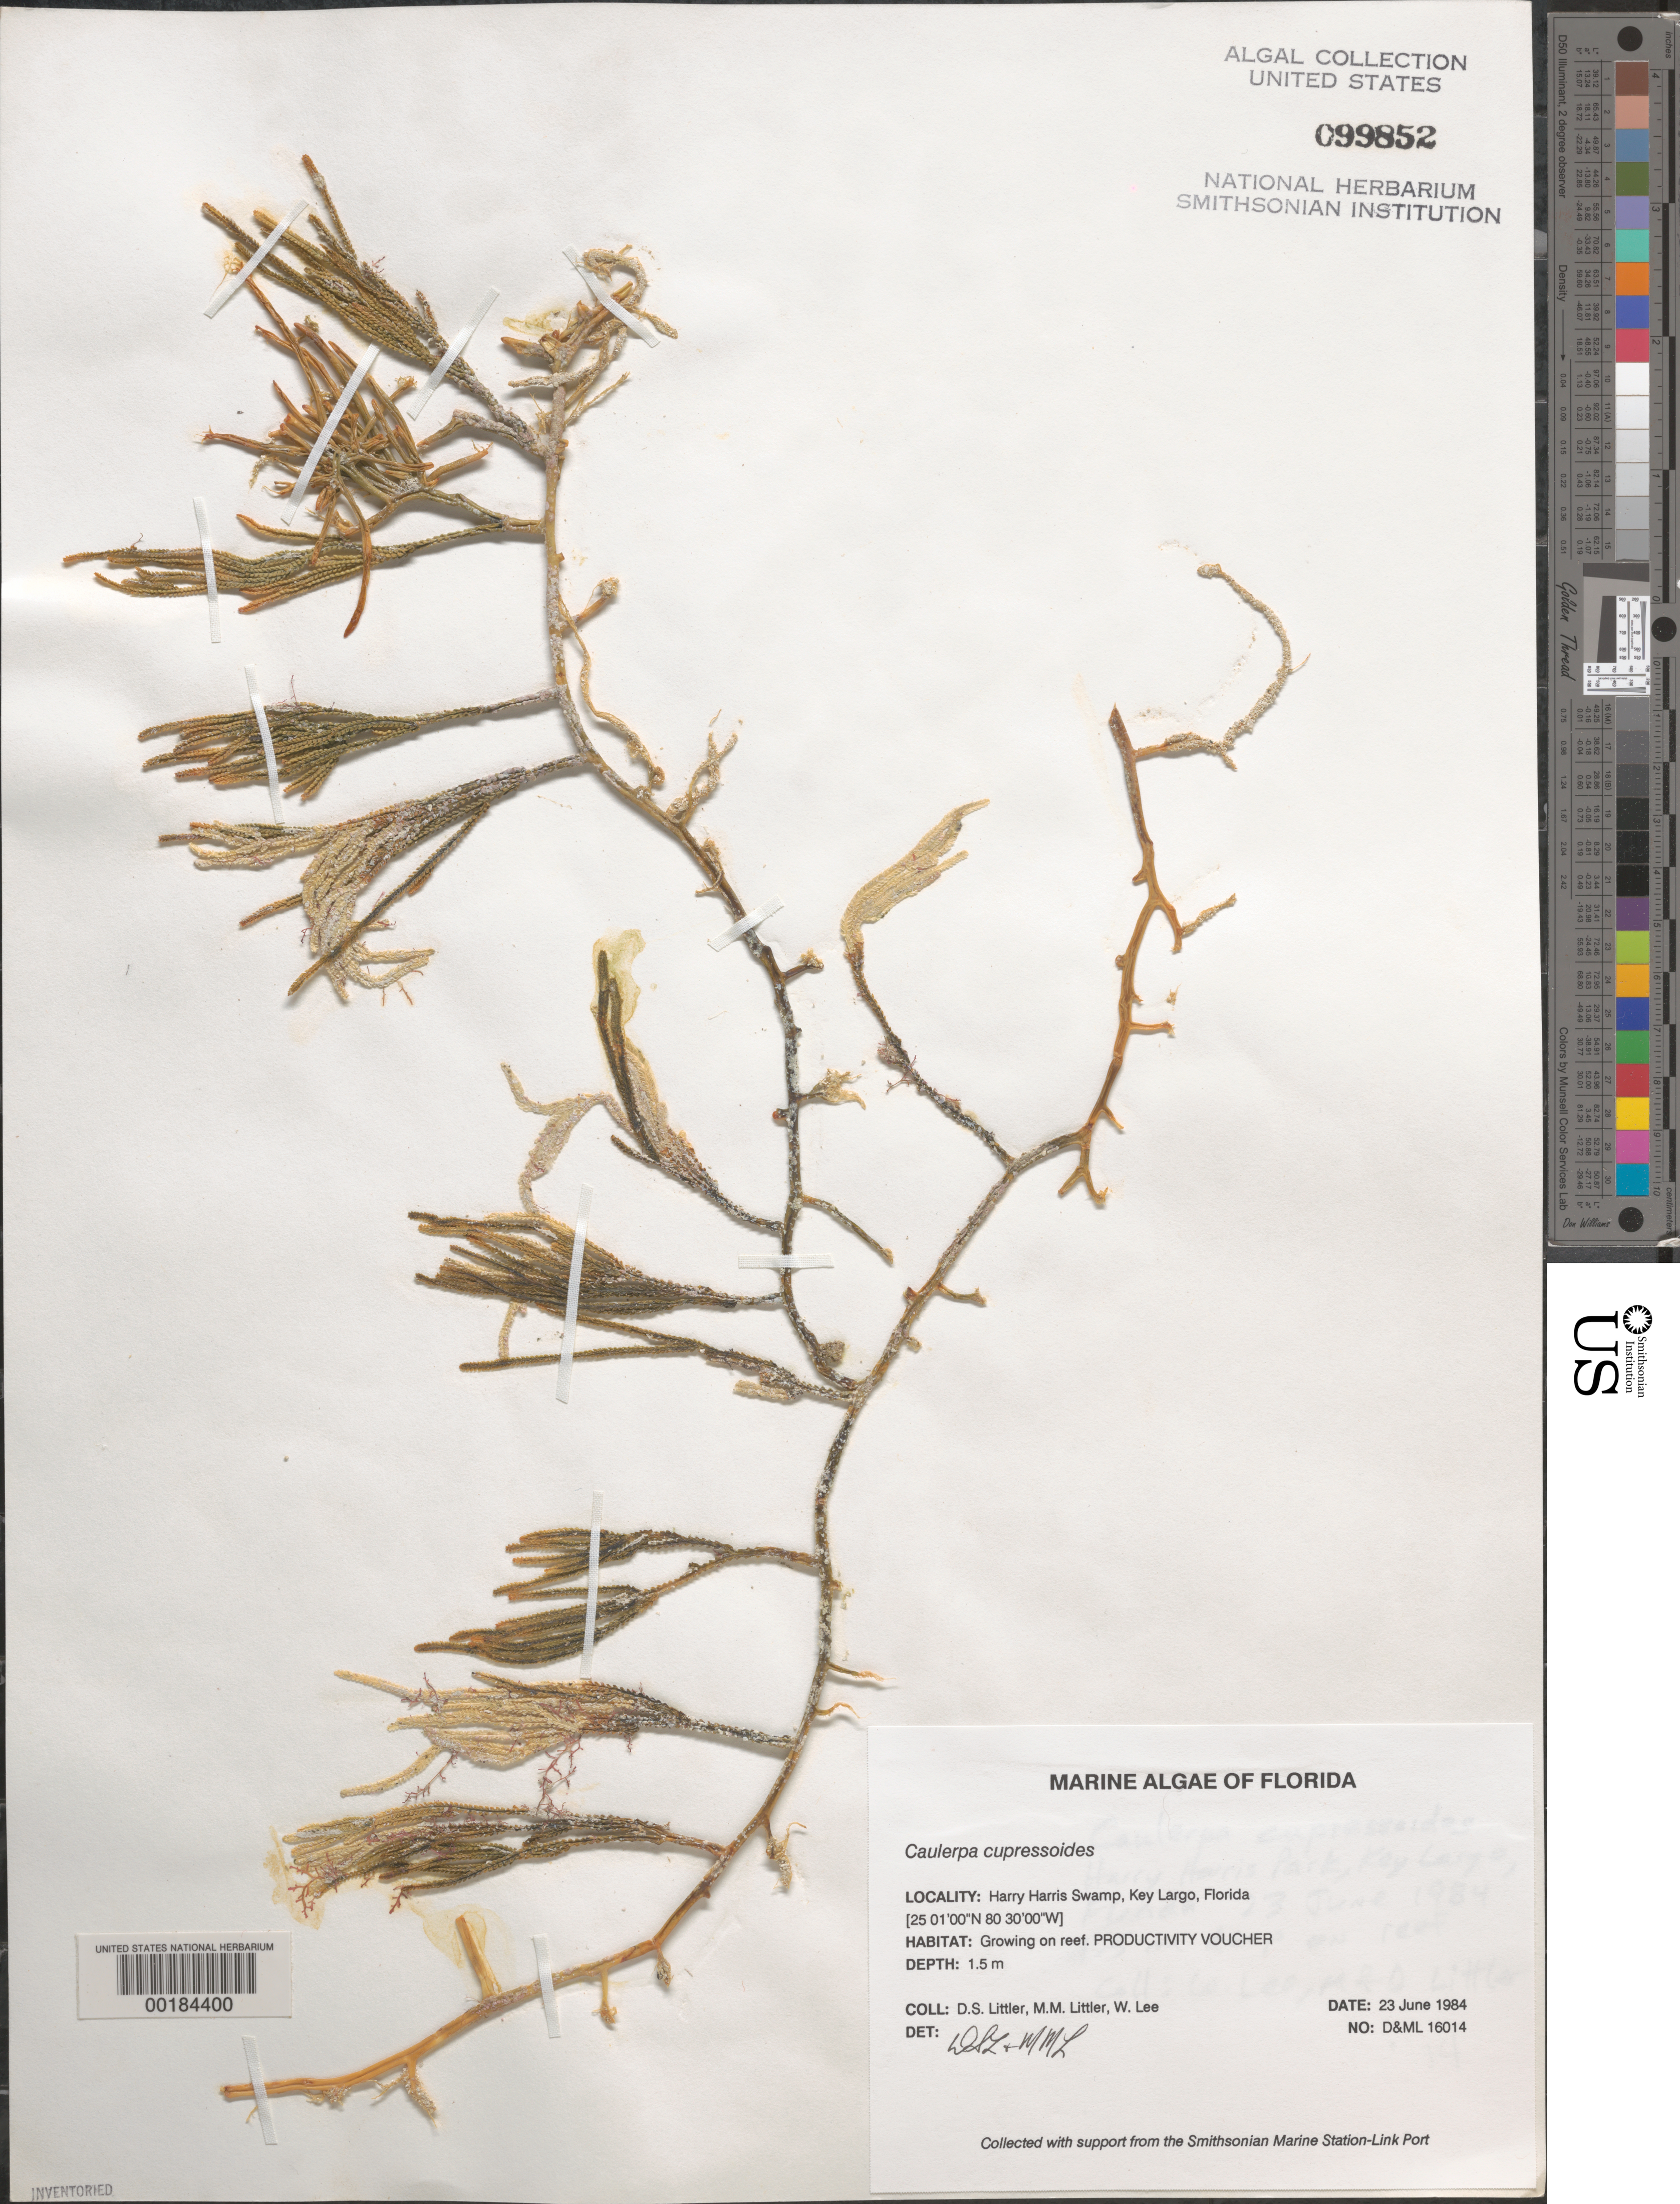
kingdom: Plantae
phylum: Chlorophyta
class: Ulvophyceae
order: Bryopsidales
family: Caulerpaceae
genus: Caulerpa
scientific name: Caulerpa cupressoides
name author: (Vahl) C. Agardh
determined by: Littler, D. S.; Littler, M. M.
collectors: M. M. Littler, D. S. Littler & W. Lee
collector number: D&ML 16014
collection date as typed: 23 Jun 1984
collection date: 1984-06-23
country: United States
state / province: Florida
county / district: Monroe County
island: Key Largo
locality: Harry Harris Swamp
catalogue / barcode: US 99852